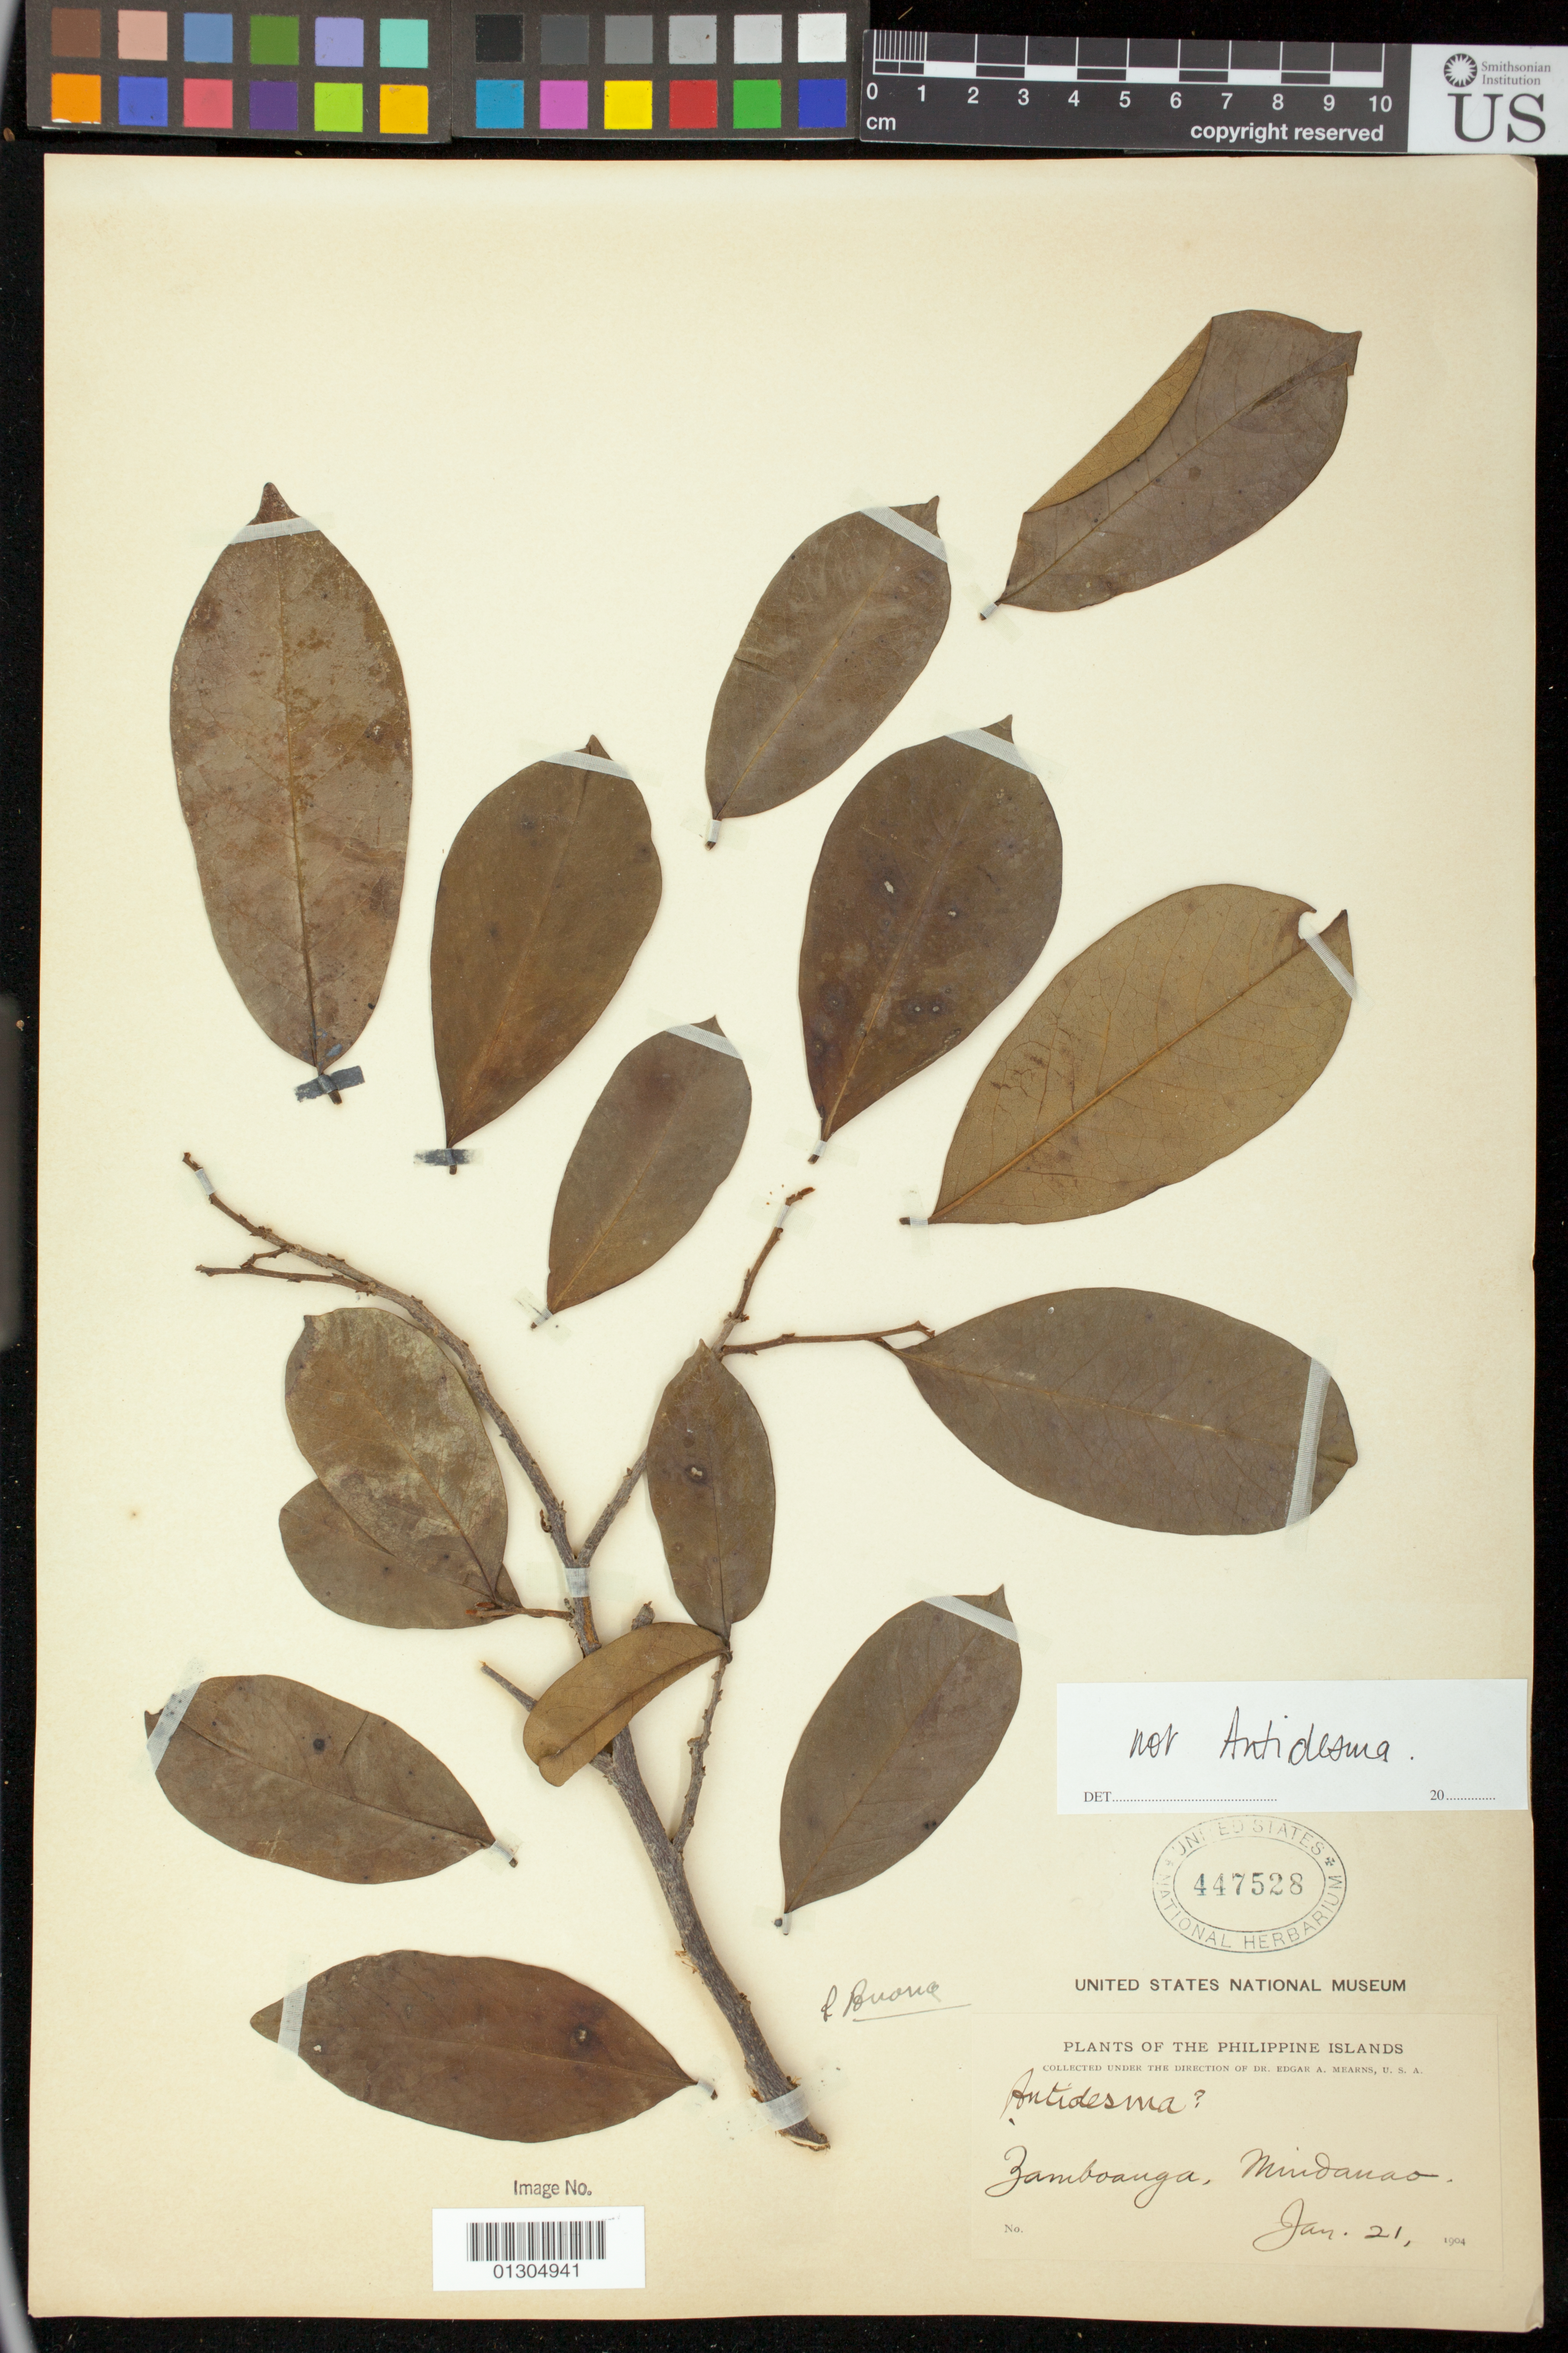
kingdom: Plantae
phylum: Tracheophyta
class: Magnoliopsida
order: Malpighiales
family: Euphorbiaceae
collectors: E. A. Mearns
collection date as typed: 1/21/1904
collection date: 1904-01-21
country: Philippines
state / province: Zamboanga Peninsula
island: Mindanao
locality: Zamboanga, Mindanao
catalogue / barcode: US 447528